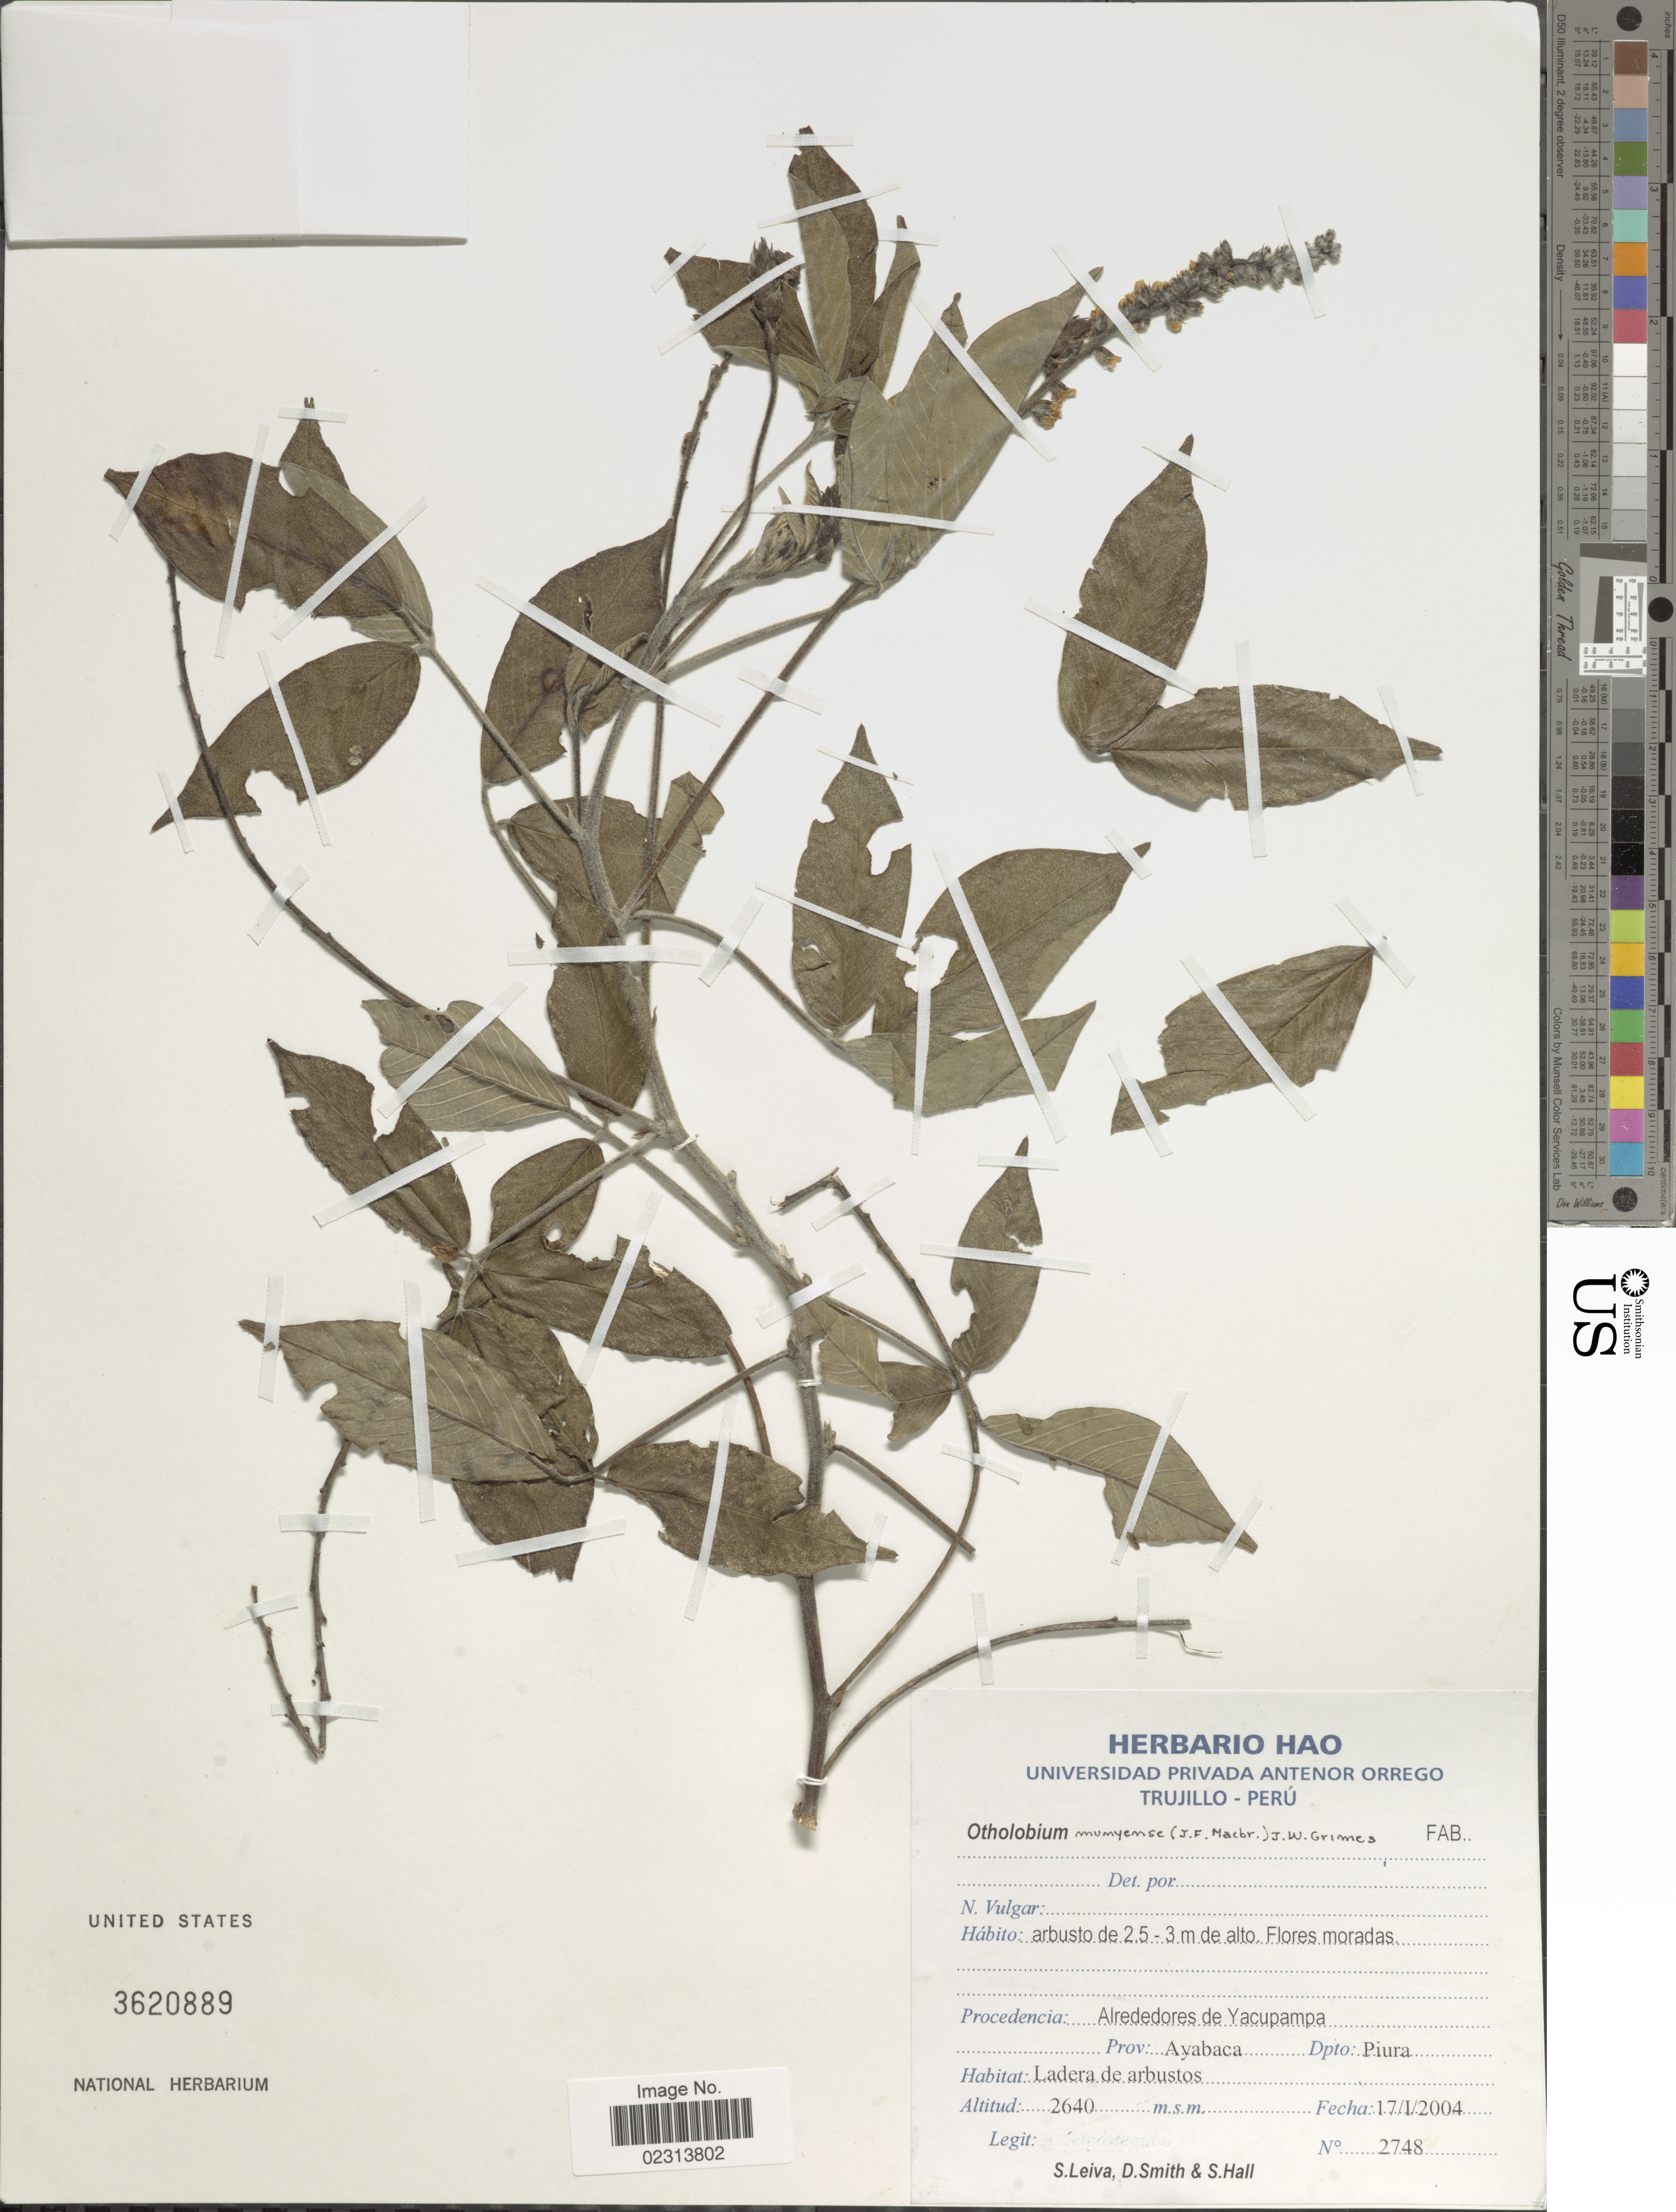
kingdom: Plantae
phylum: Tracheophyta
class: Magnoliopsida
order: Fabales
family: Fabaceae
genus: Otholobium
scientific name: Otholobium munyense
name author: (J.F. Macbr.) J.W. Grimes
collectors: S. Leiva, D. Smith & S. Hall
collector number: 2748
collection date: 2004-02-17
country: Peru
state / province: Piura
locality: Procedencia: Alrededores de Yacupampa, Prov.: Ayabaca Dpto.: Piura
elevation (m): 2640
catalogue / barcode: US 3620889